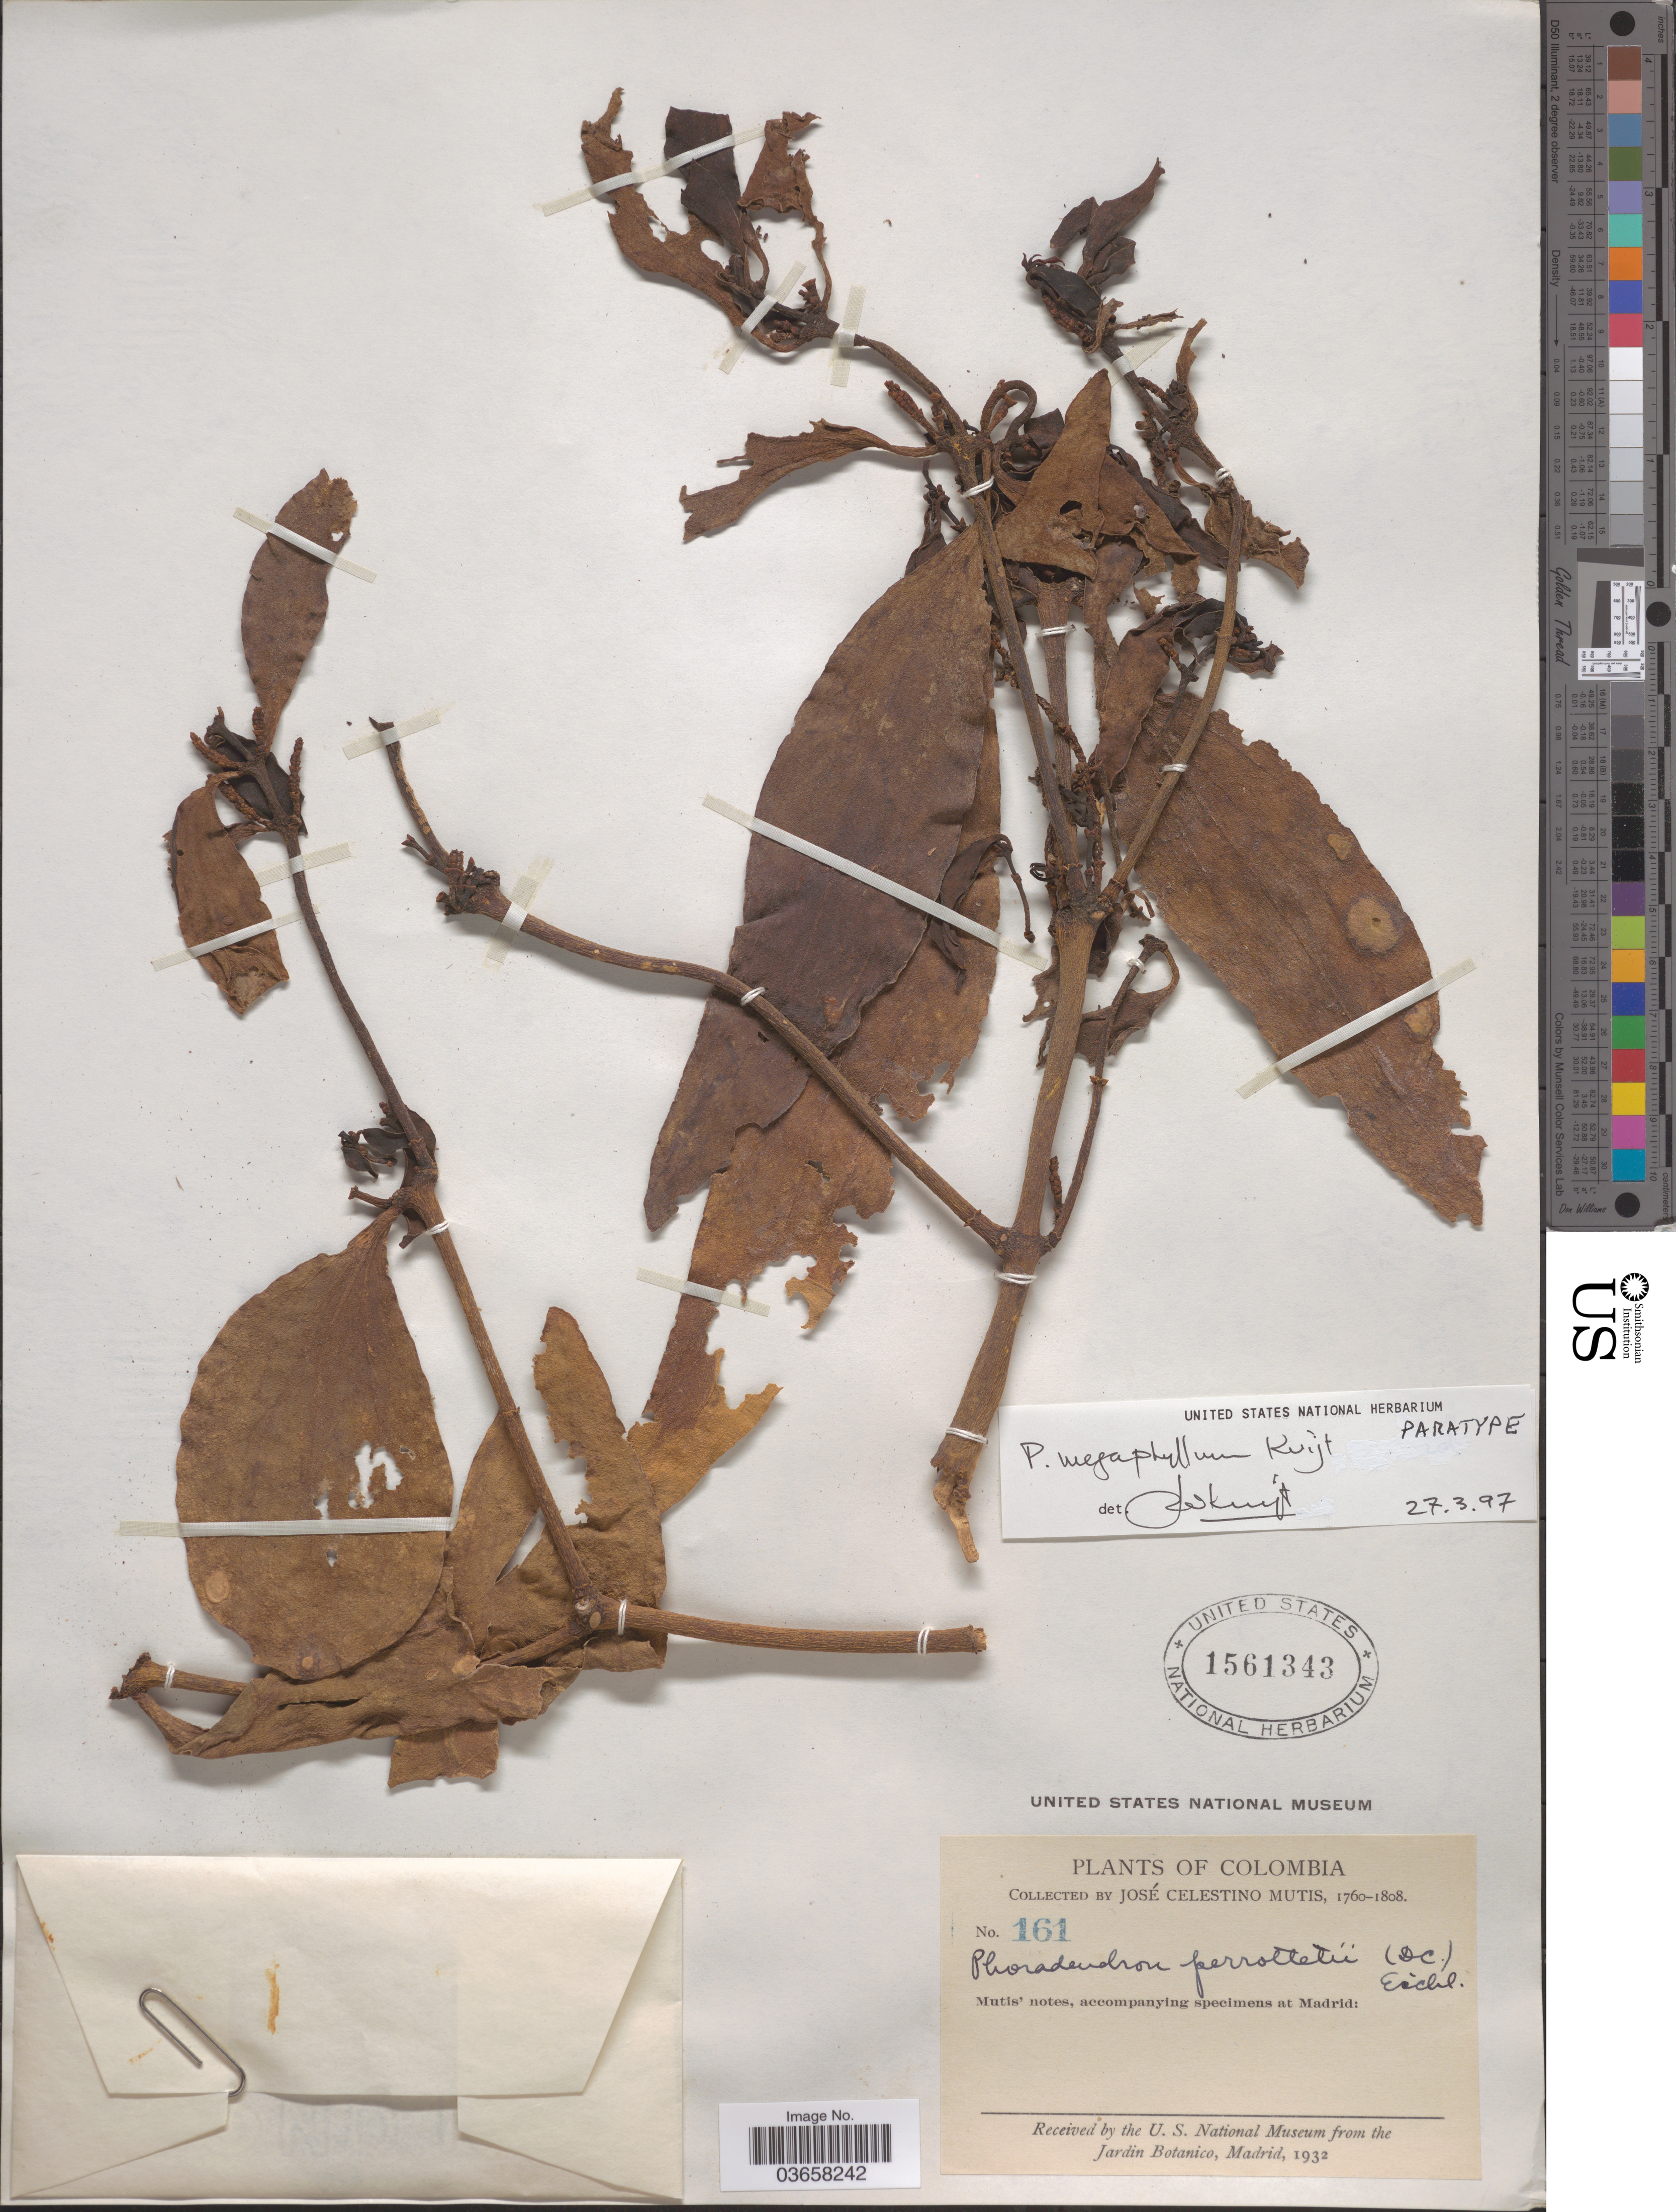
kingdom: Plantae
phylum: Tracheophyta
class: Magnoliopsida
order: Santalales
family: Viscaceae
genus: Phoradendron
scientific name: Phoradendron megaphyllum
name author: Kuijt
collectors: J. C. B. Mutis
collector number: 161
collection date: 1760/1808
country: Colombia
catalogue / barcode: US 1561343